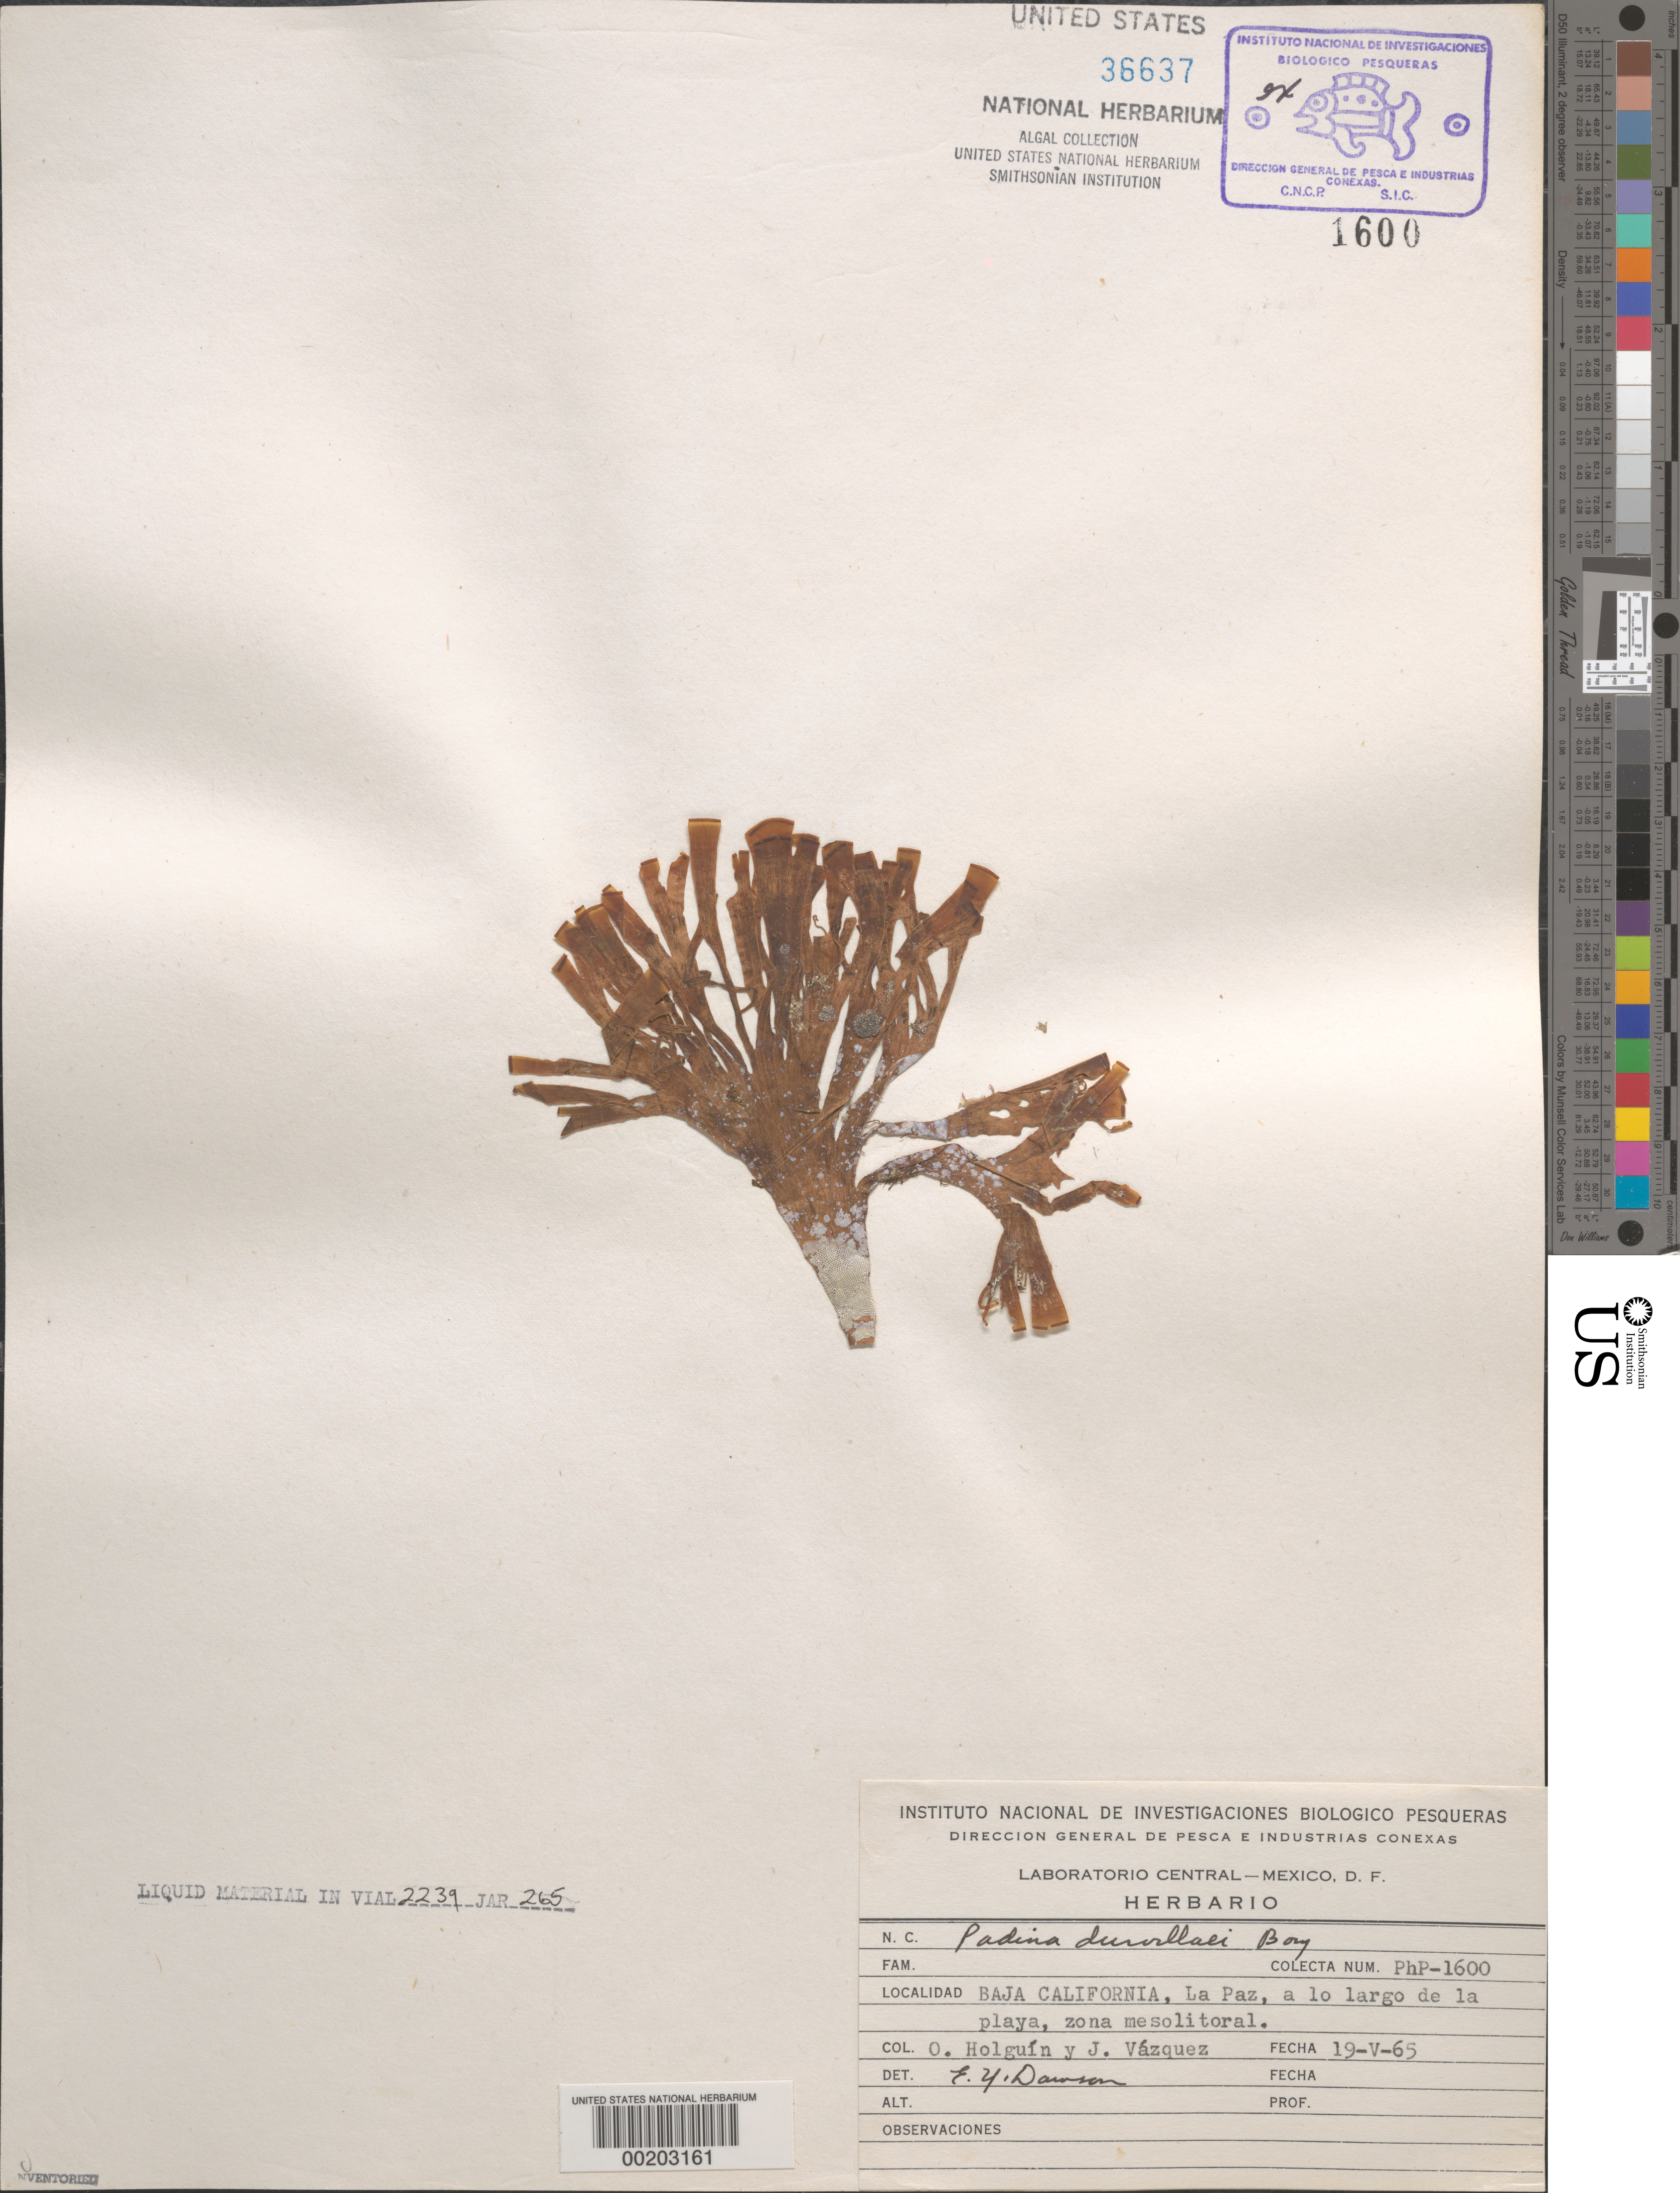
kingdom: Chromista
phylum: Ochrophyta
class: Phaeophyceae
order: Dictyotales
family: Dictyotaceae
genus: Padina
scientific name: Padina durvillaei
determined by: Dawson, E. Y.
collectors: O. Holguin Q. & J. Vazquez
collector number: Php-1600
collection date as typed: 19 May 1965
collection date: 1965-05-19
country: Mexico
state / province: Baja California Sur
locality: La Paz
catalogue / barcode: US 36637